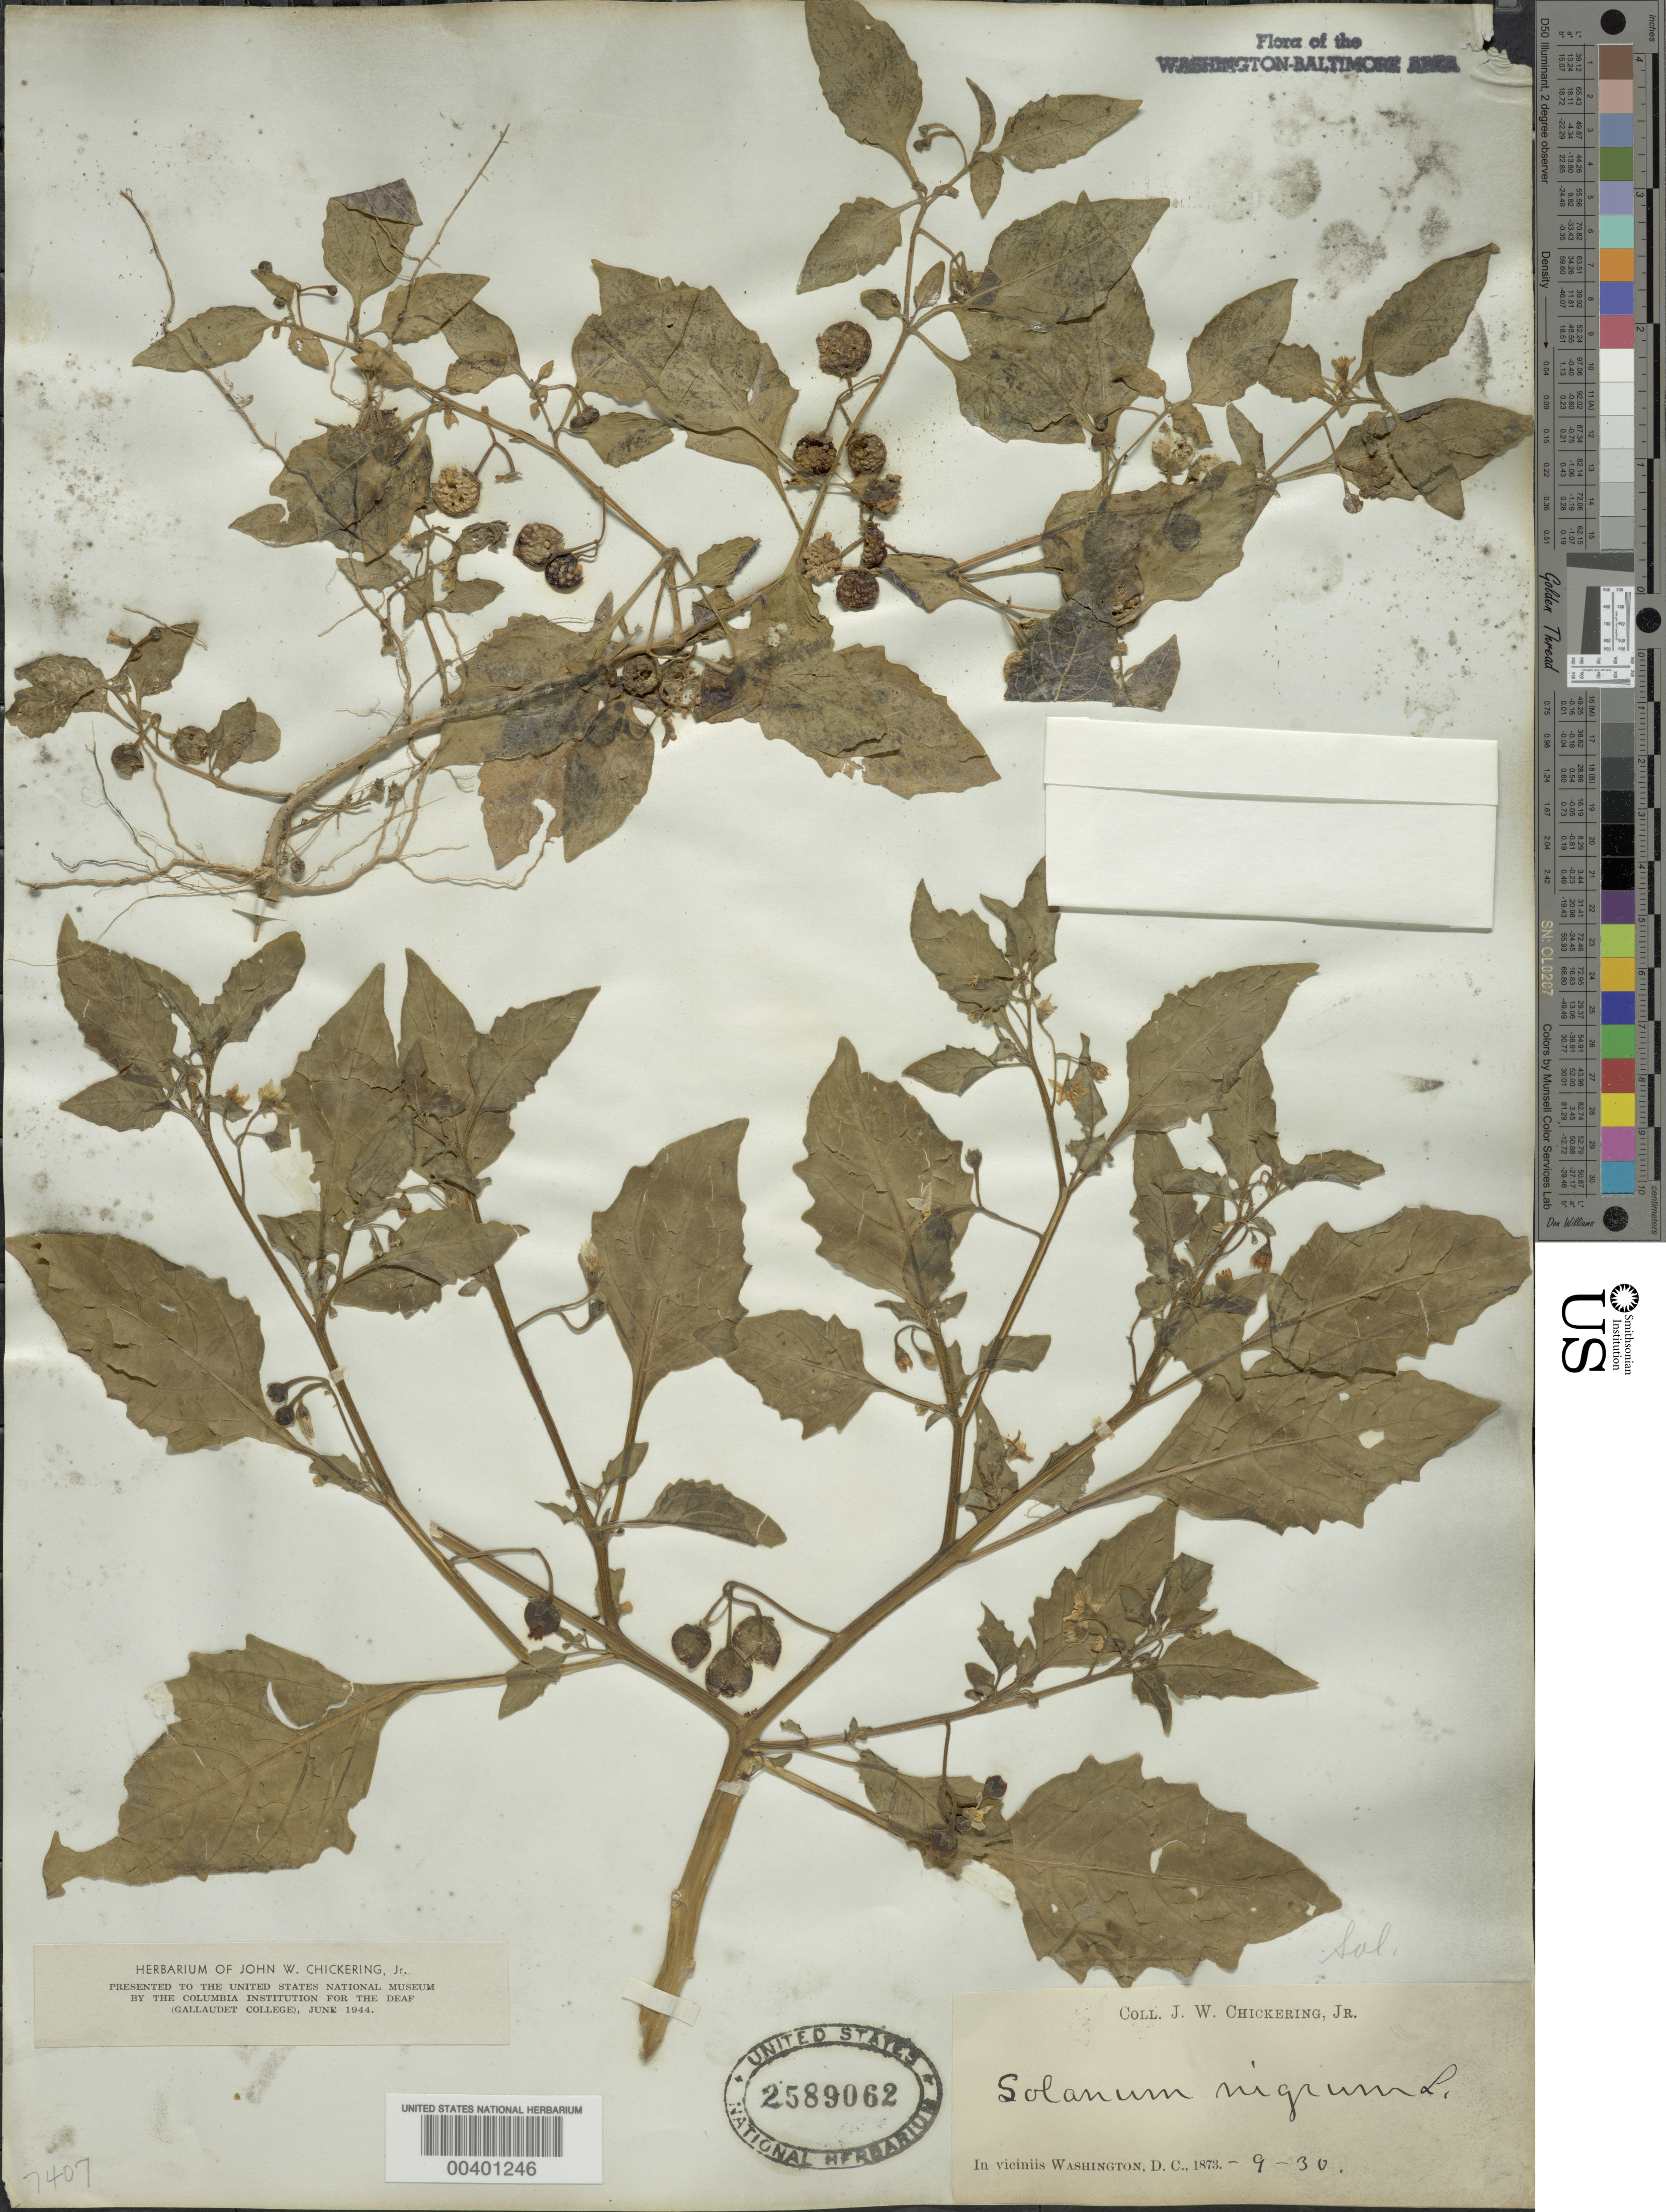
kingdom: Plantae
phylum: Tracheophyta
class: Magnoliopsida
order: Solanales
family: Solanaceae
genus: Solanum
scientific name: Solanum emulans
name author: Raf.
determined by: Knapp, S. D.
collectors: J. W. Chickering Jr.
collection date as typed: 30 Sep 1873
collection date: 1873-09-30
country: United States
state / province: District of Columbia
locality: Washington DC area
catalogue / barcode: US 2589062